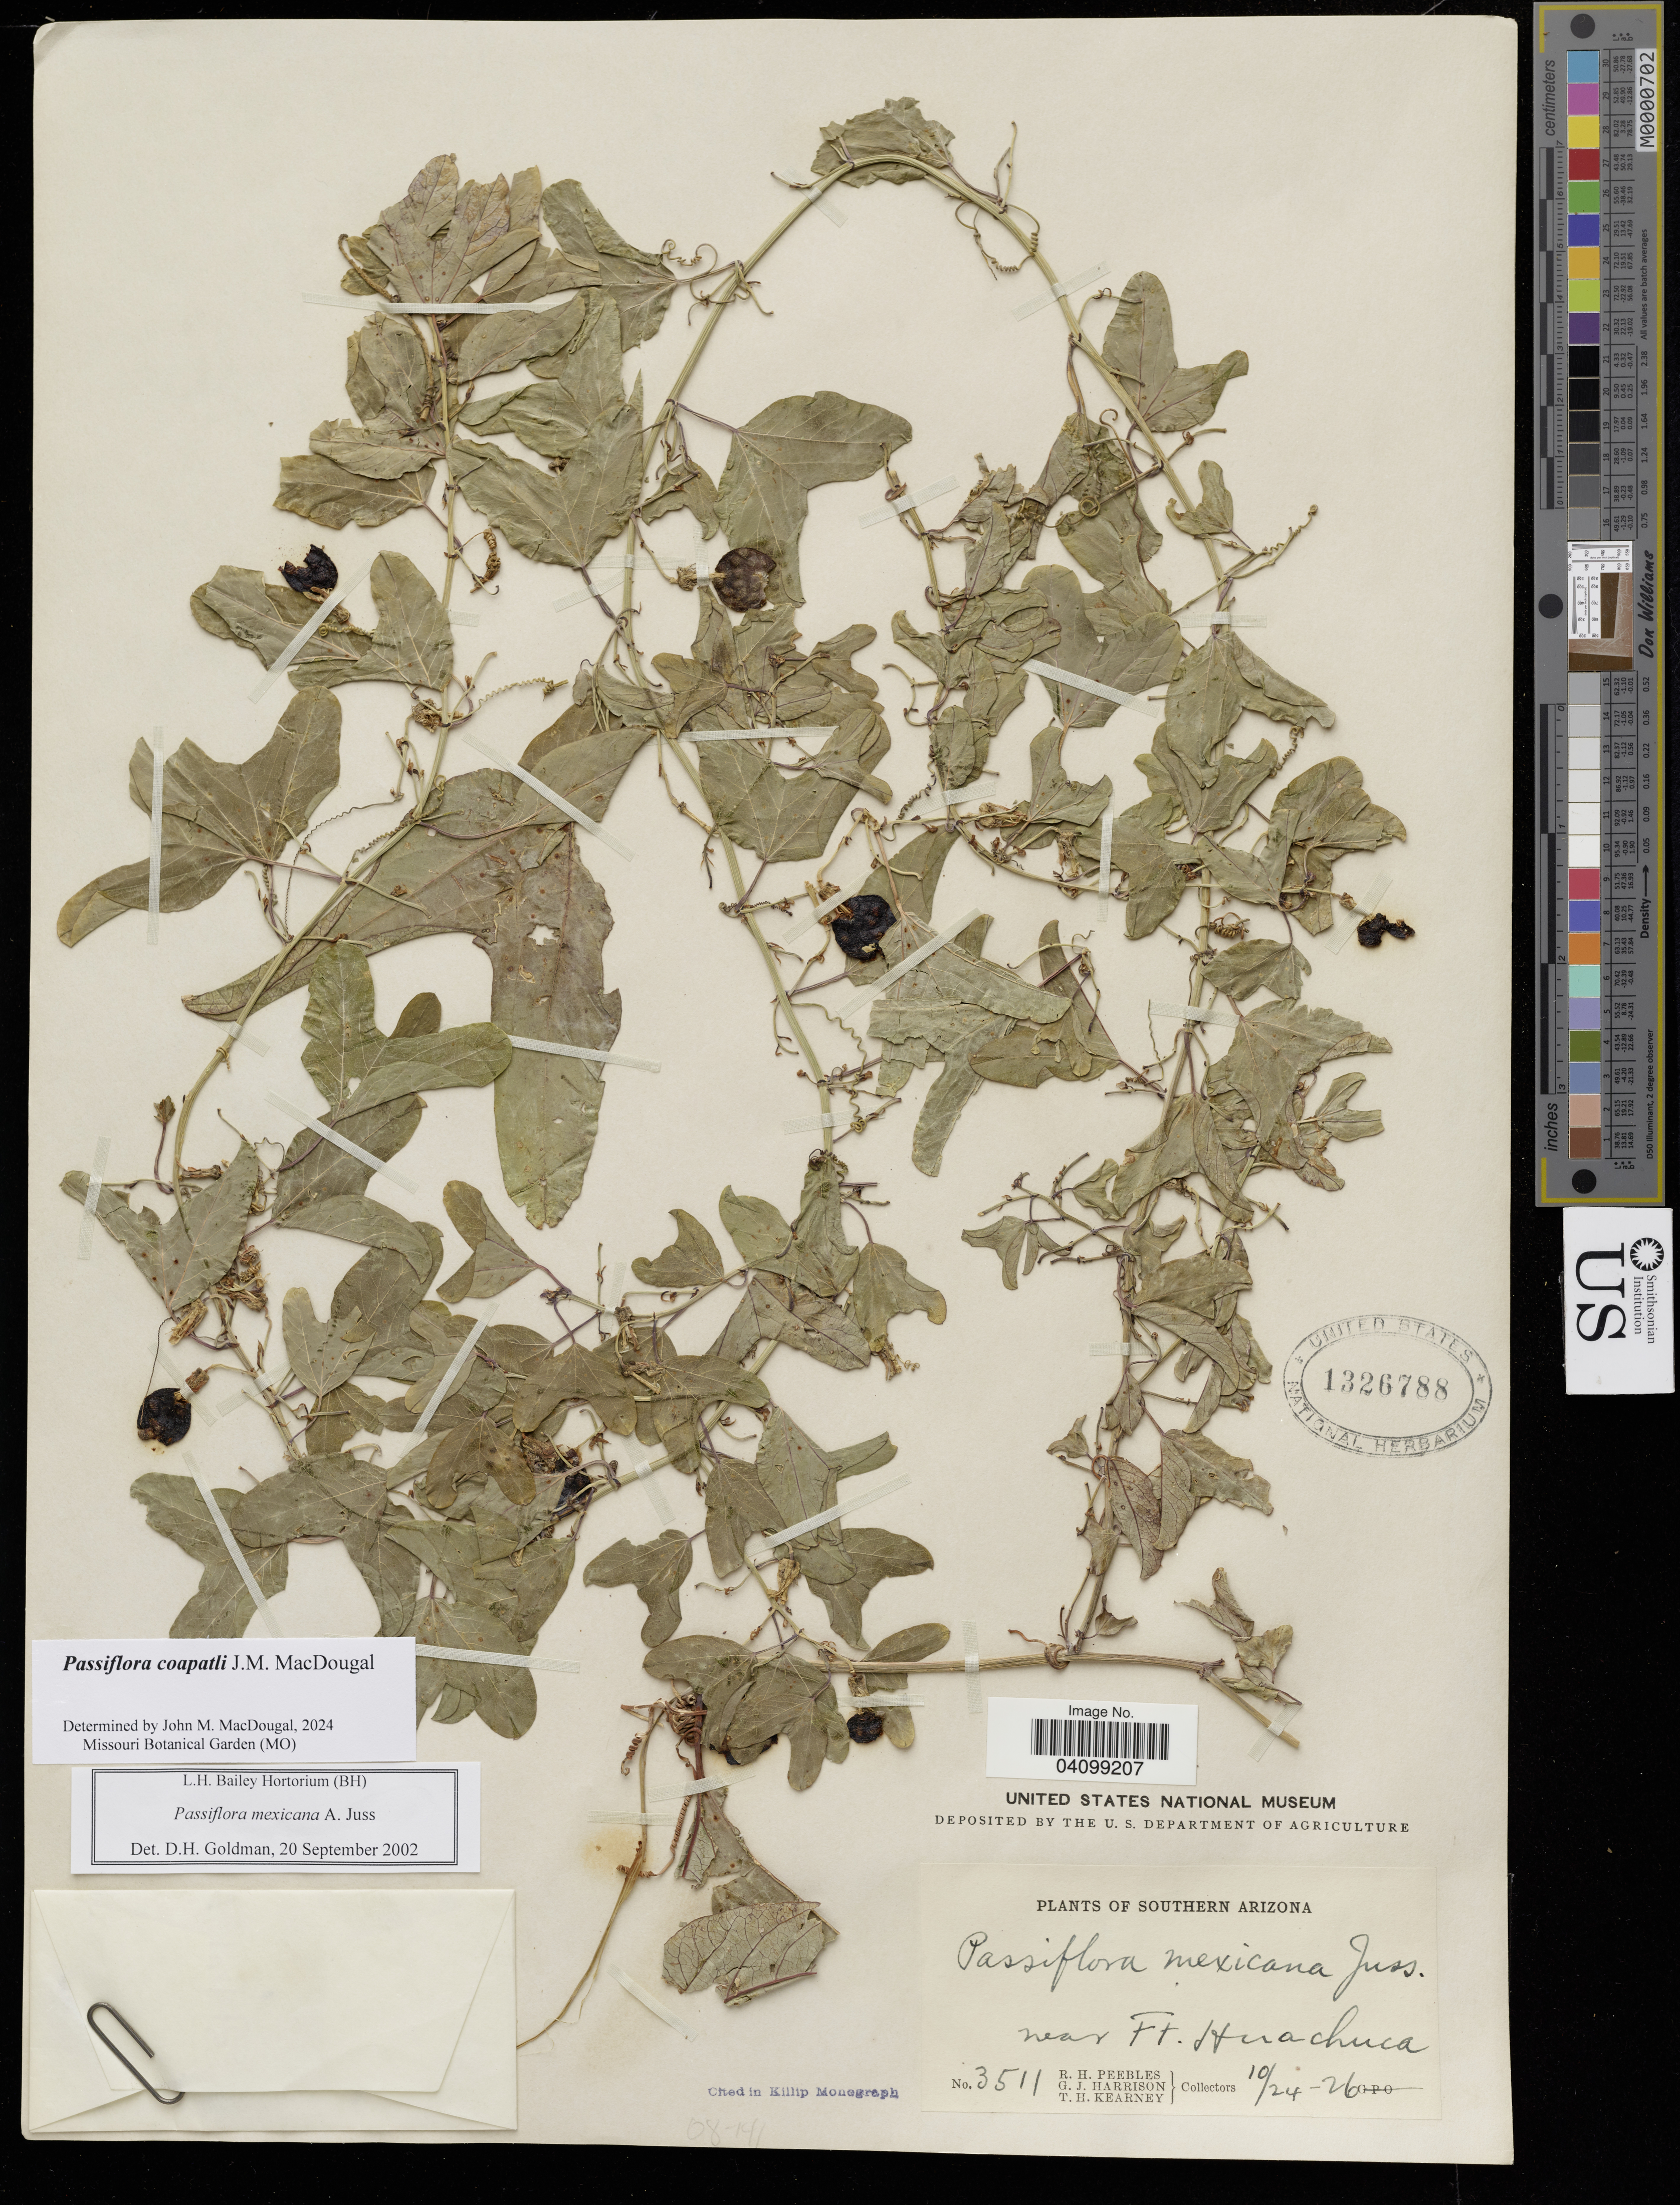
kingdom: Plantae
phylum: Tracheophyta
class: Magnoliopsida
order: Malpighiales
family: Passifloraceae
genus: Passiflora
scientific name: Passiflora mexicana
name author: Juss.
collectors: R. H. Peebles, G. J. Harrison & T. H. Kearney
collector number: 3511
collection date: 1926-10-24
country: United States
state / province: Arizona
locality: Near Ft. Hirachuca.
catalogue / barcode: US 1326788